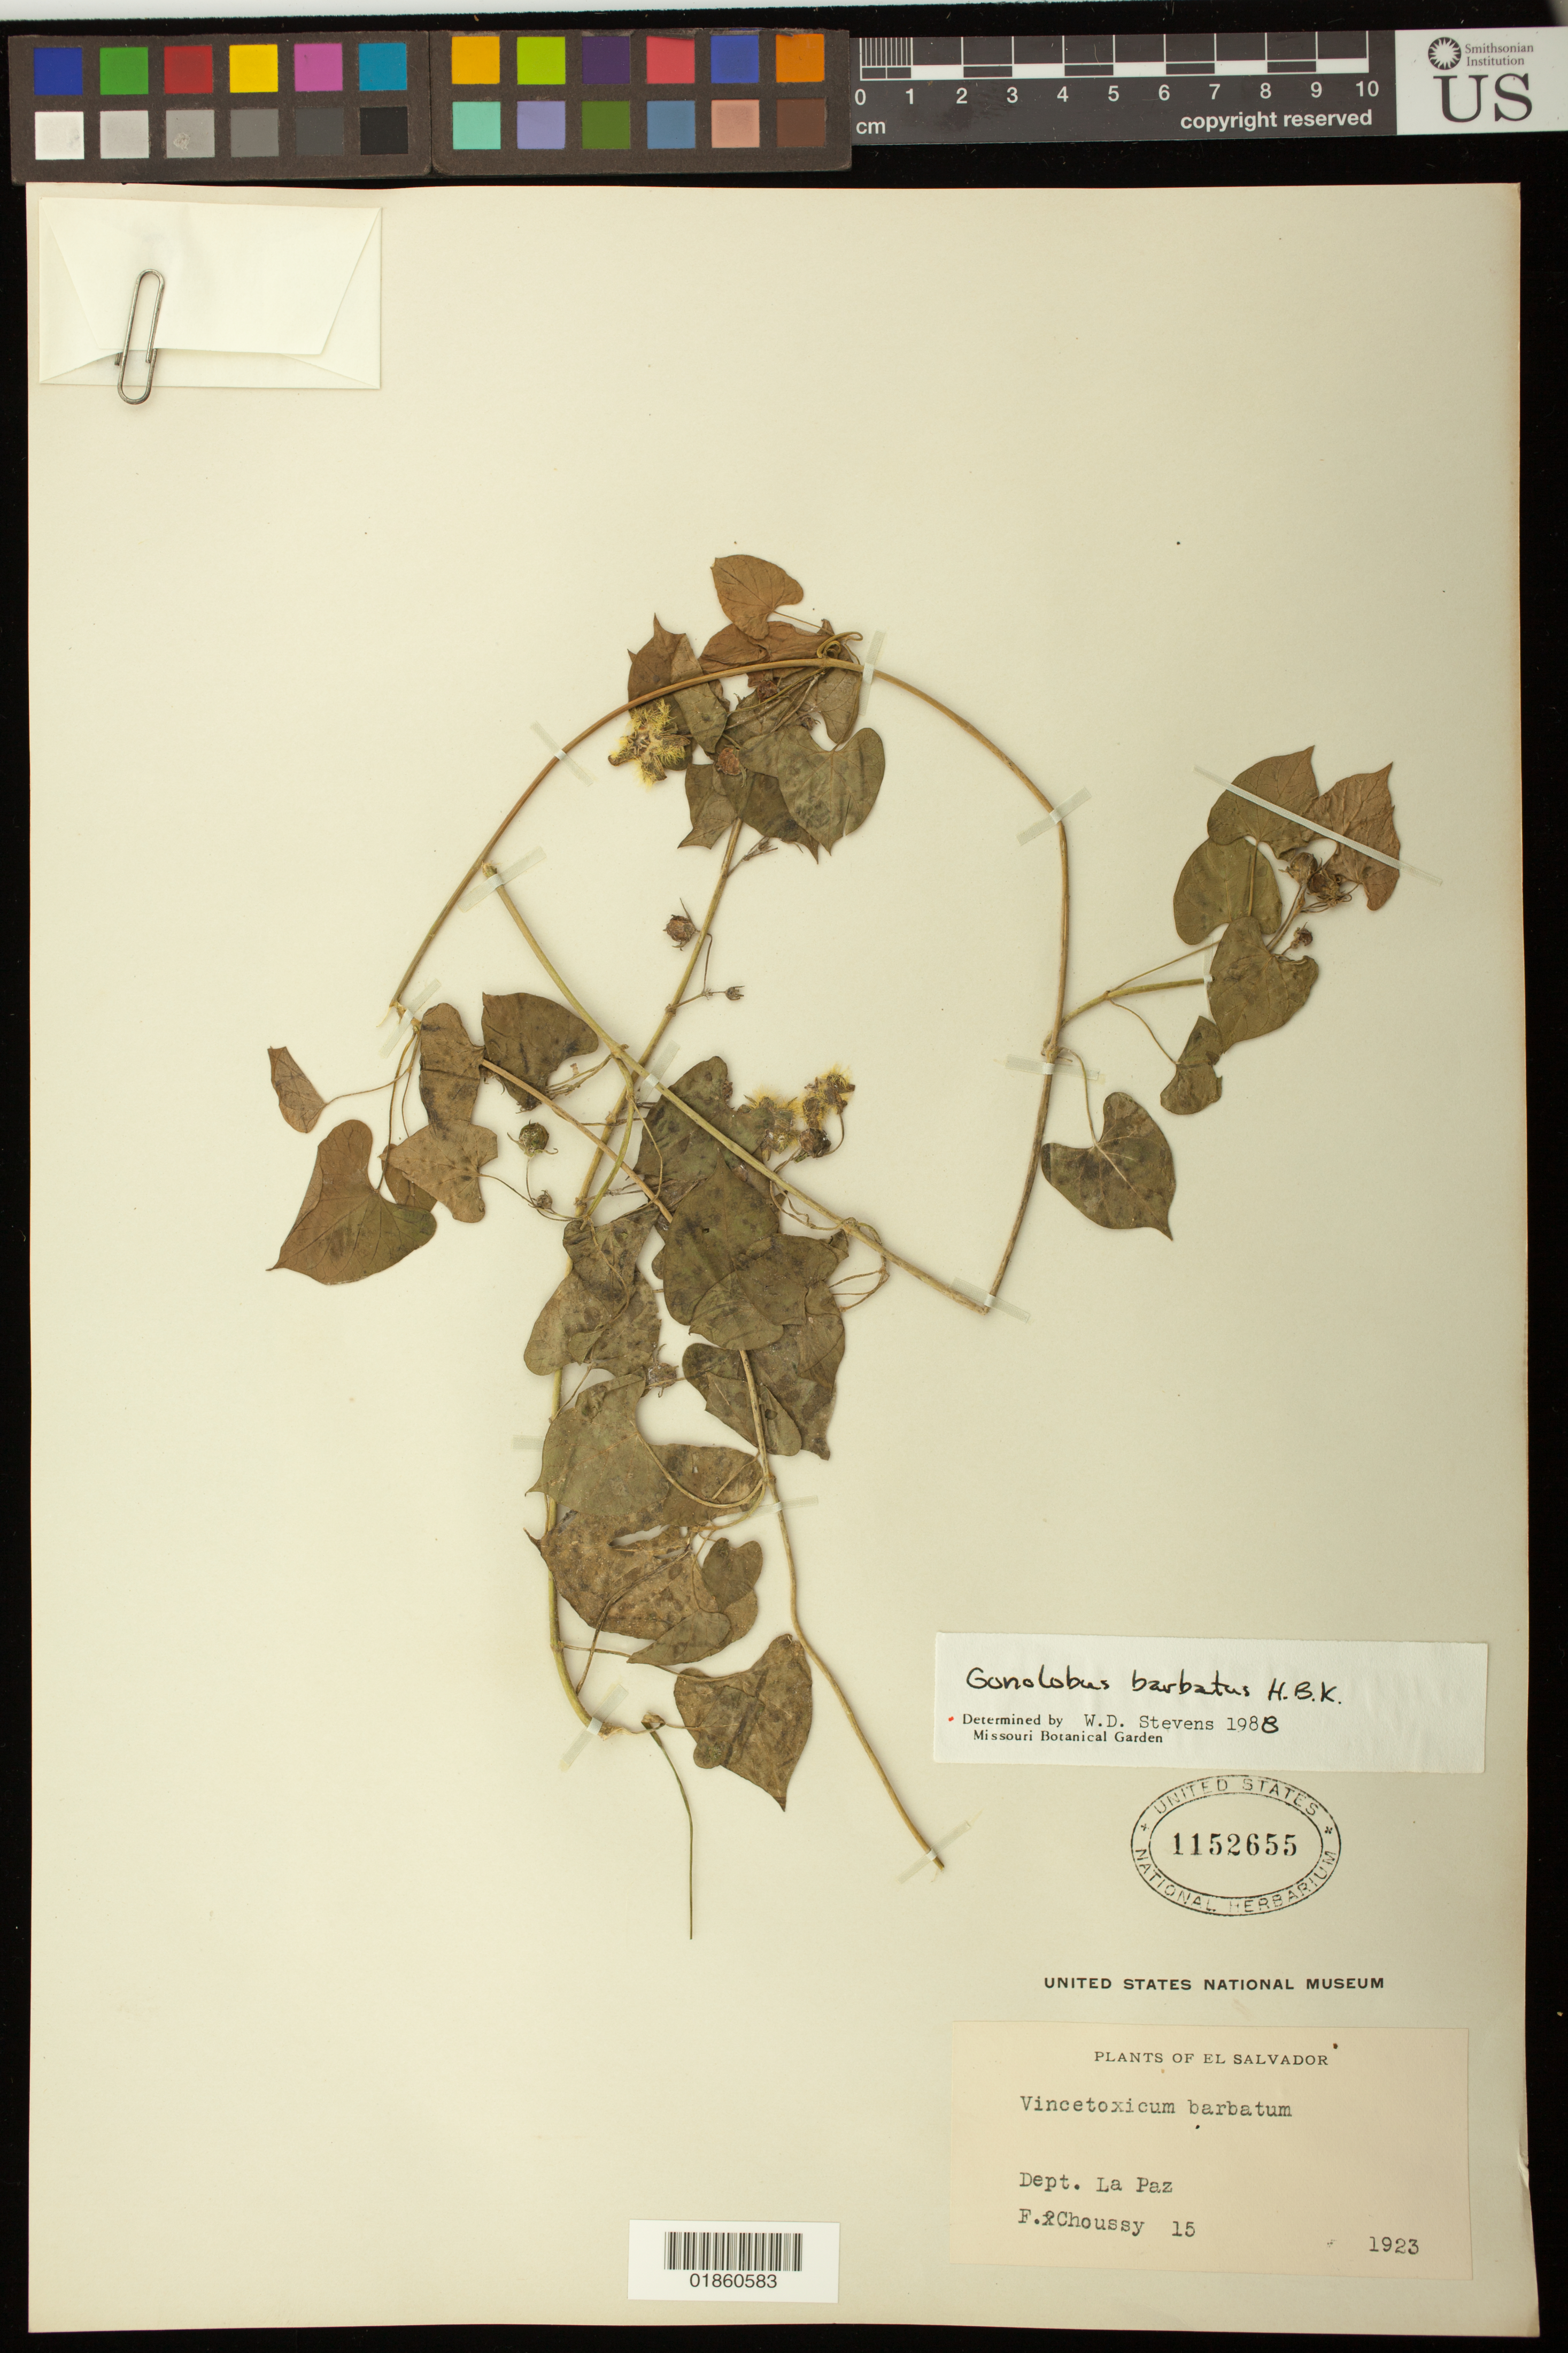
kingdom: Plantae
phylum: Tracheophyta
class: Magnoliopsida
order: Gentianales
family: Apocynaceae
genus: Gonolobus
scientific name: Gonolobus barbatus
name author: Kunth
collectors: F. Choussy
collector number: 15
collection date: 1923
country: El Salvador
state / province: La Paz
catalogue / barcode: US 1152655